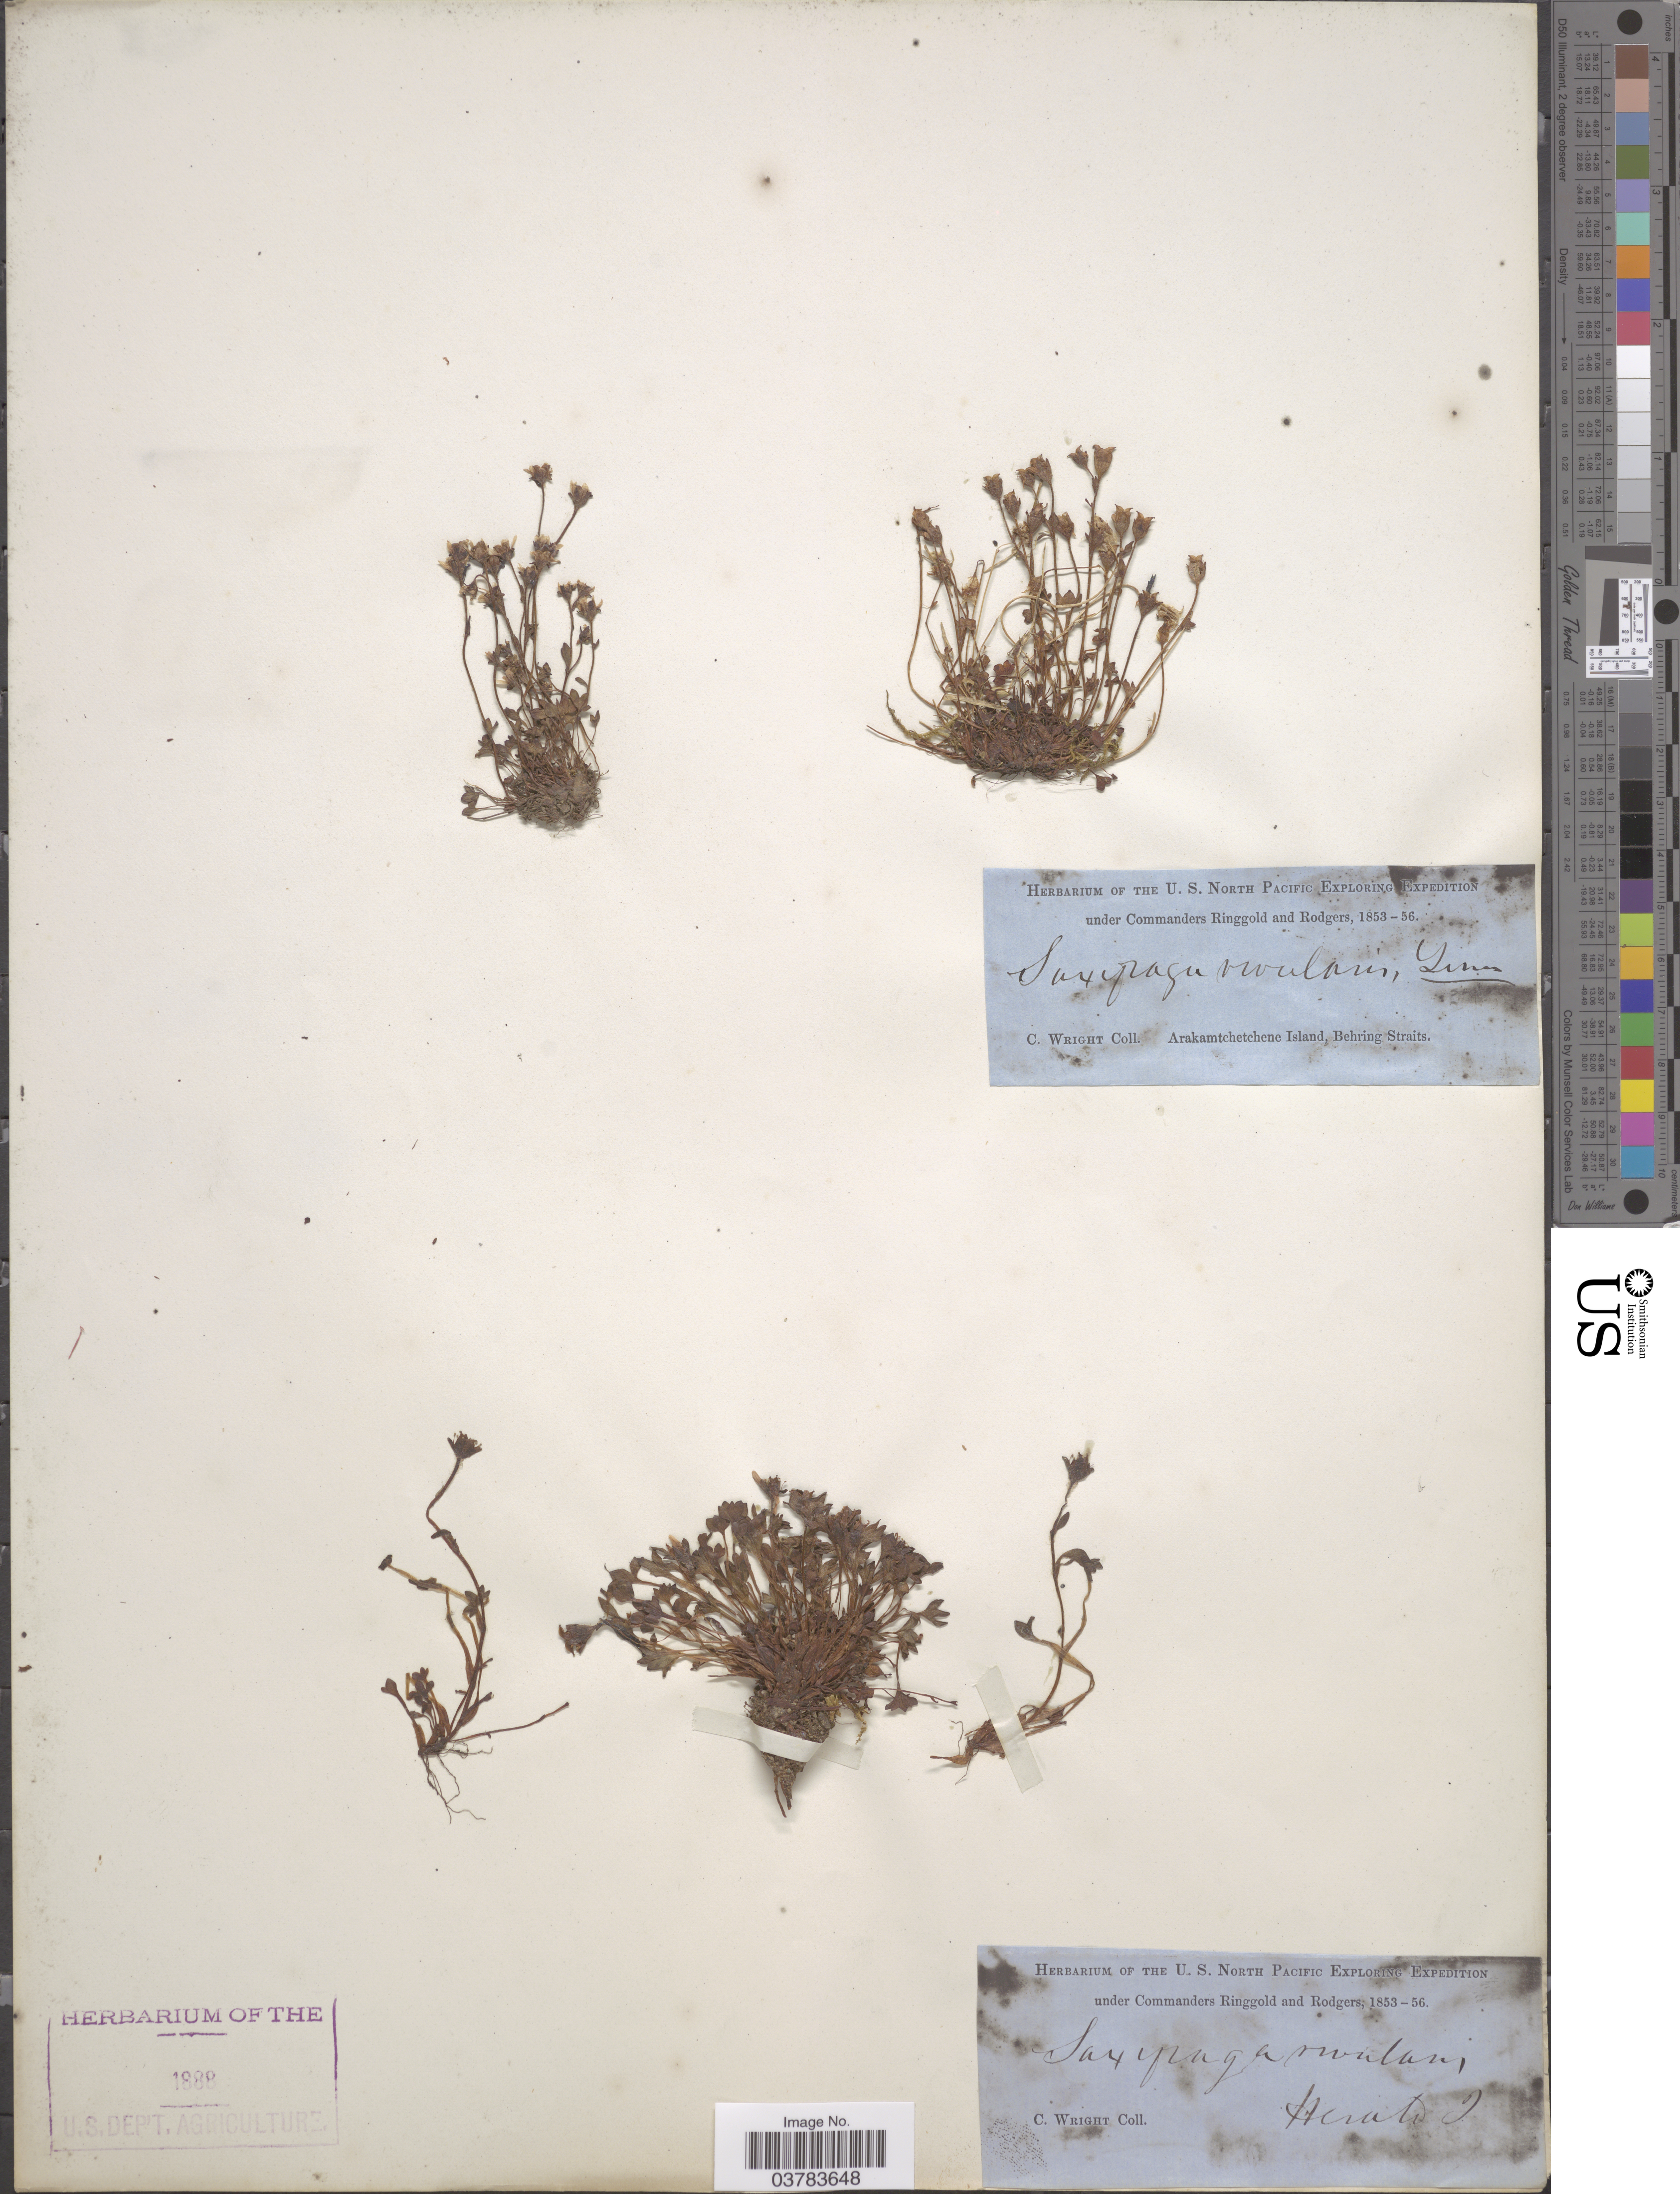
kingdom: Plantae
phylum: Tracheophyta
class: Magnoliopsida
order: Saxifragales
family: Saxifragaceae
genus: Saxifraga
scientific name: Saxifraga rivularis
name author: L.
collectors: C. Wright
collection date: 1853/1856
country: Russian Federation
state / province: Chukotka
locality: The U.S. North Pacific Exploring Expedition under Commanders Ringgold and Rodgers, 1853-56. Herald I.